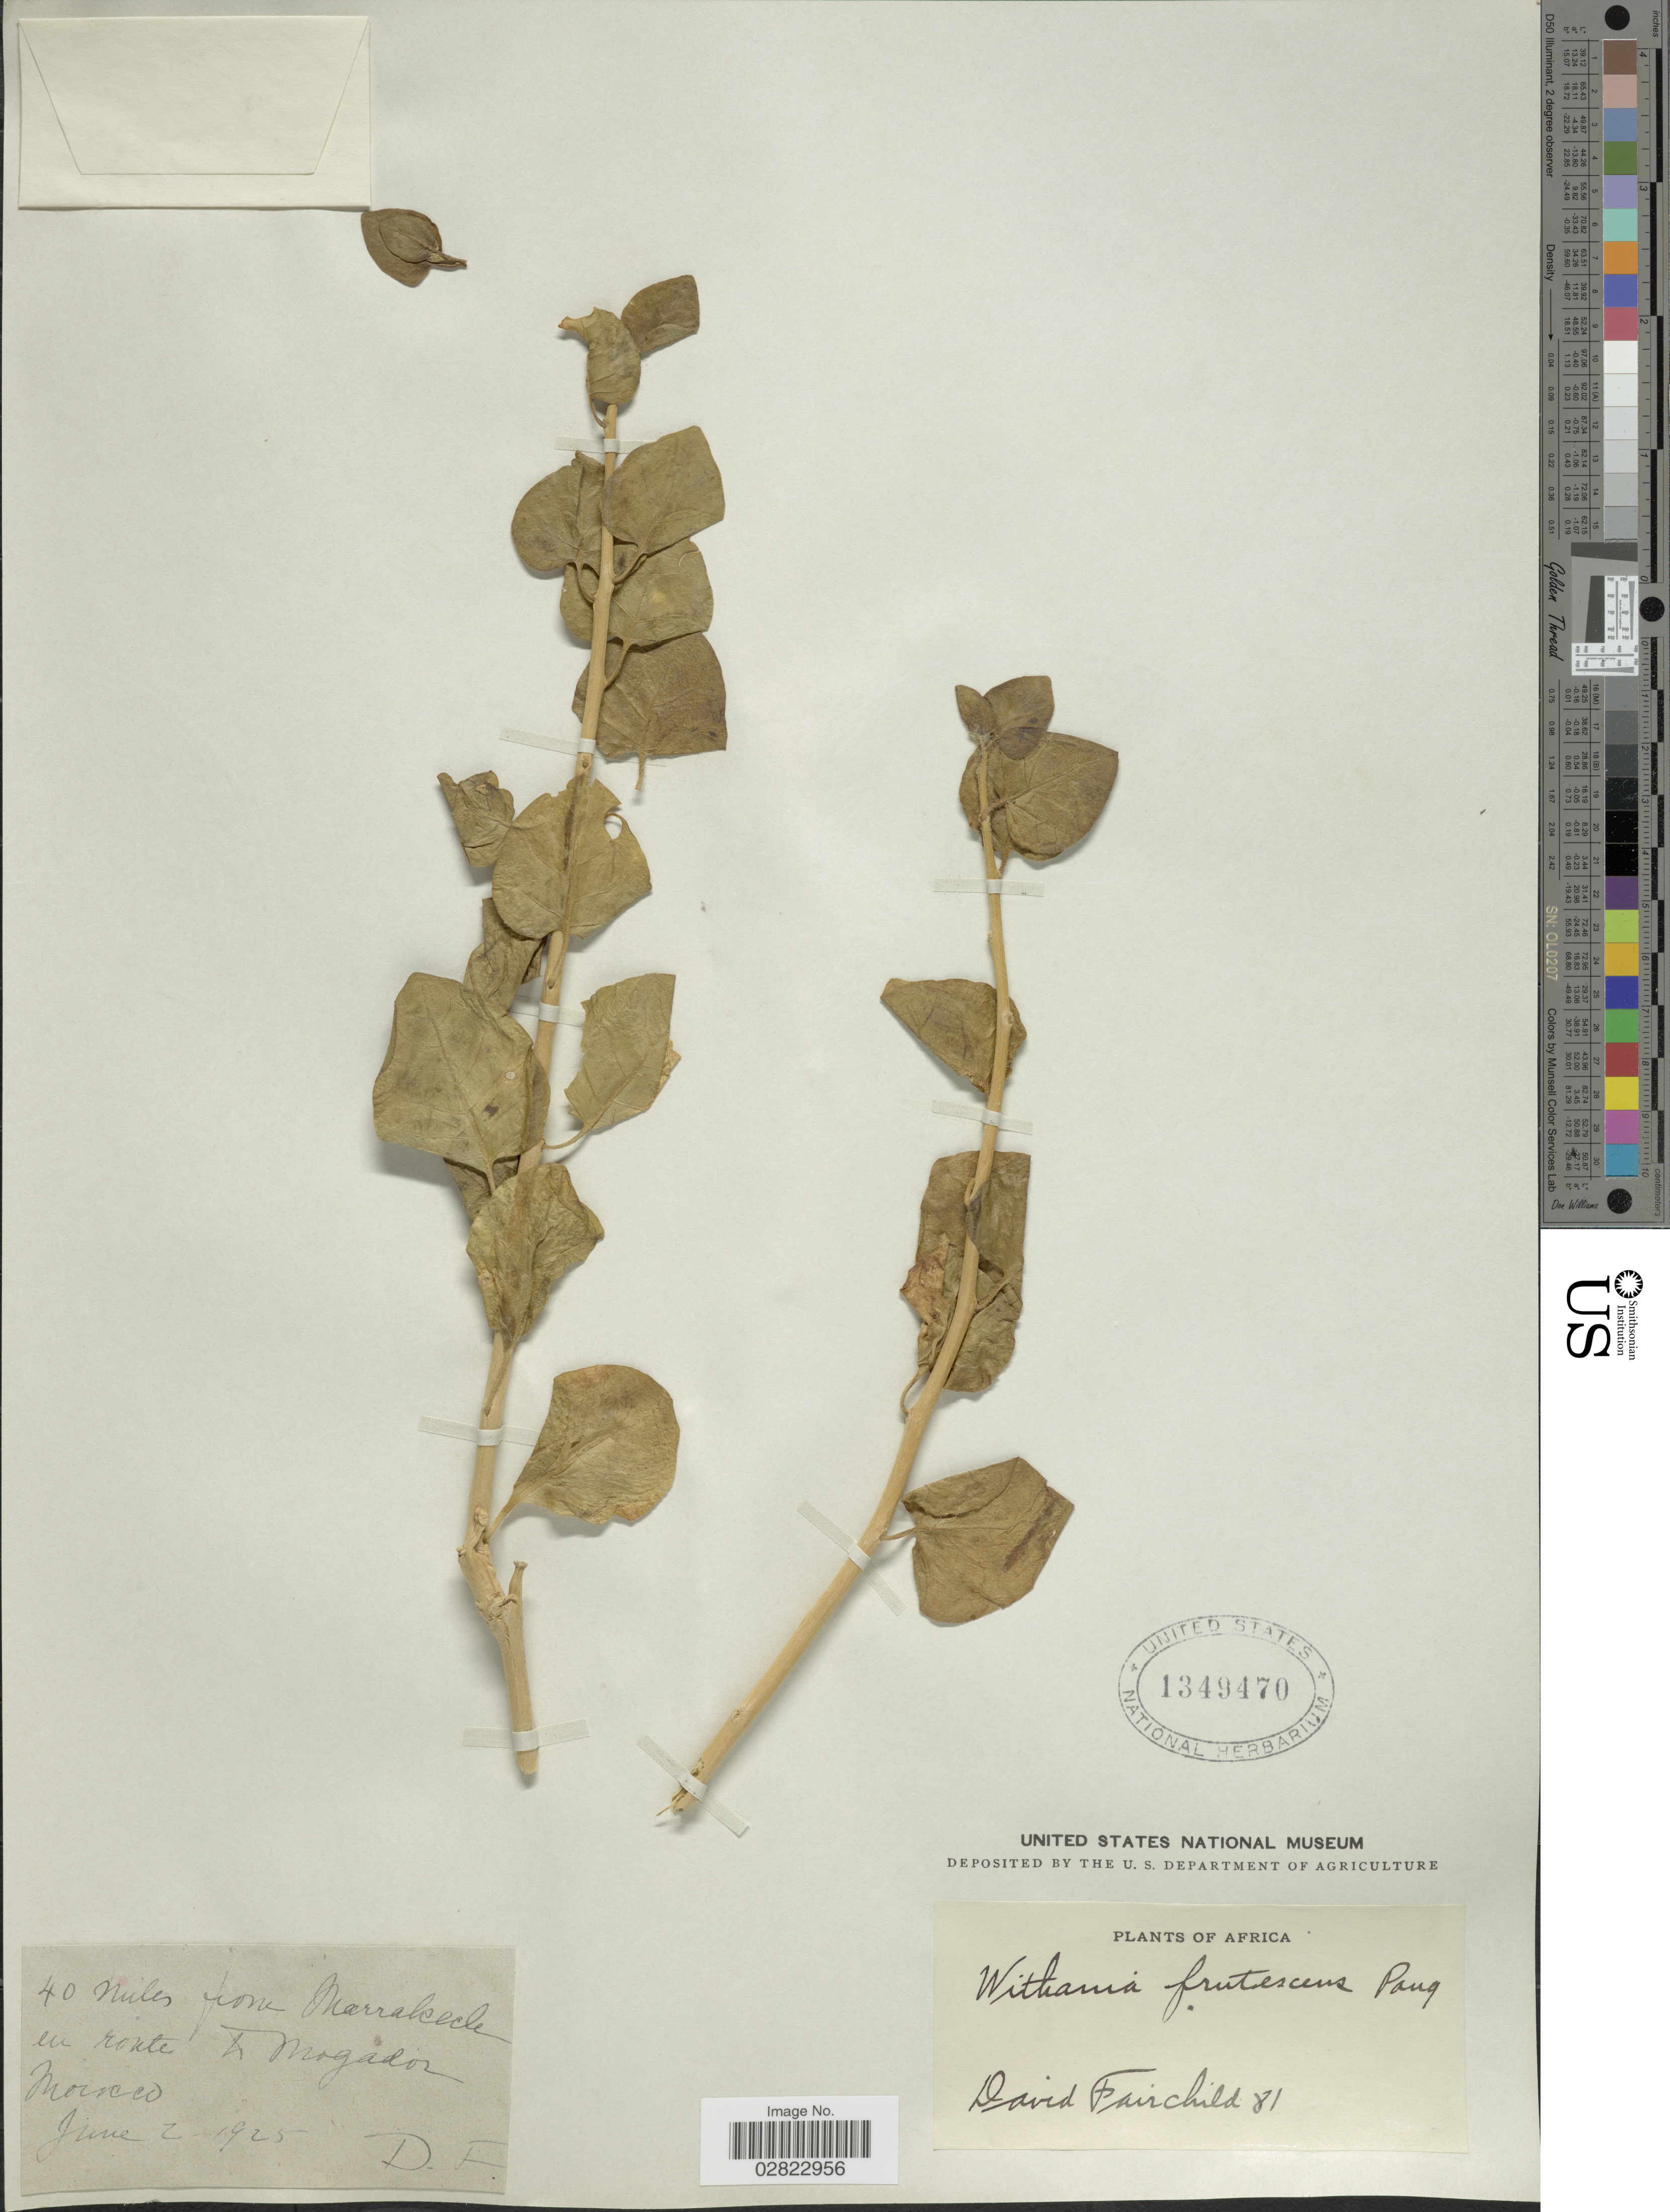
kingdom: Plantae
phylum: Tracheophyta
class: Magnoliopsida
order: Solanales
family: Solanaceae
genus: Withania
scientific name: Withania frutescens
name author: (L.) Pauquy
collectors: D. Fairchild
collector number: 81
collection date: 1925-06-02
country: Morocco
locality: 40 miles from Marrakech en route to Moroco.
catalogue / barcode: US 1349470